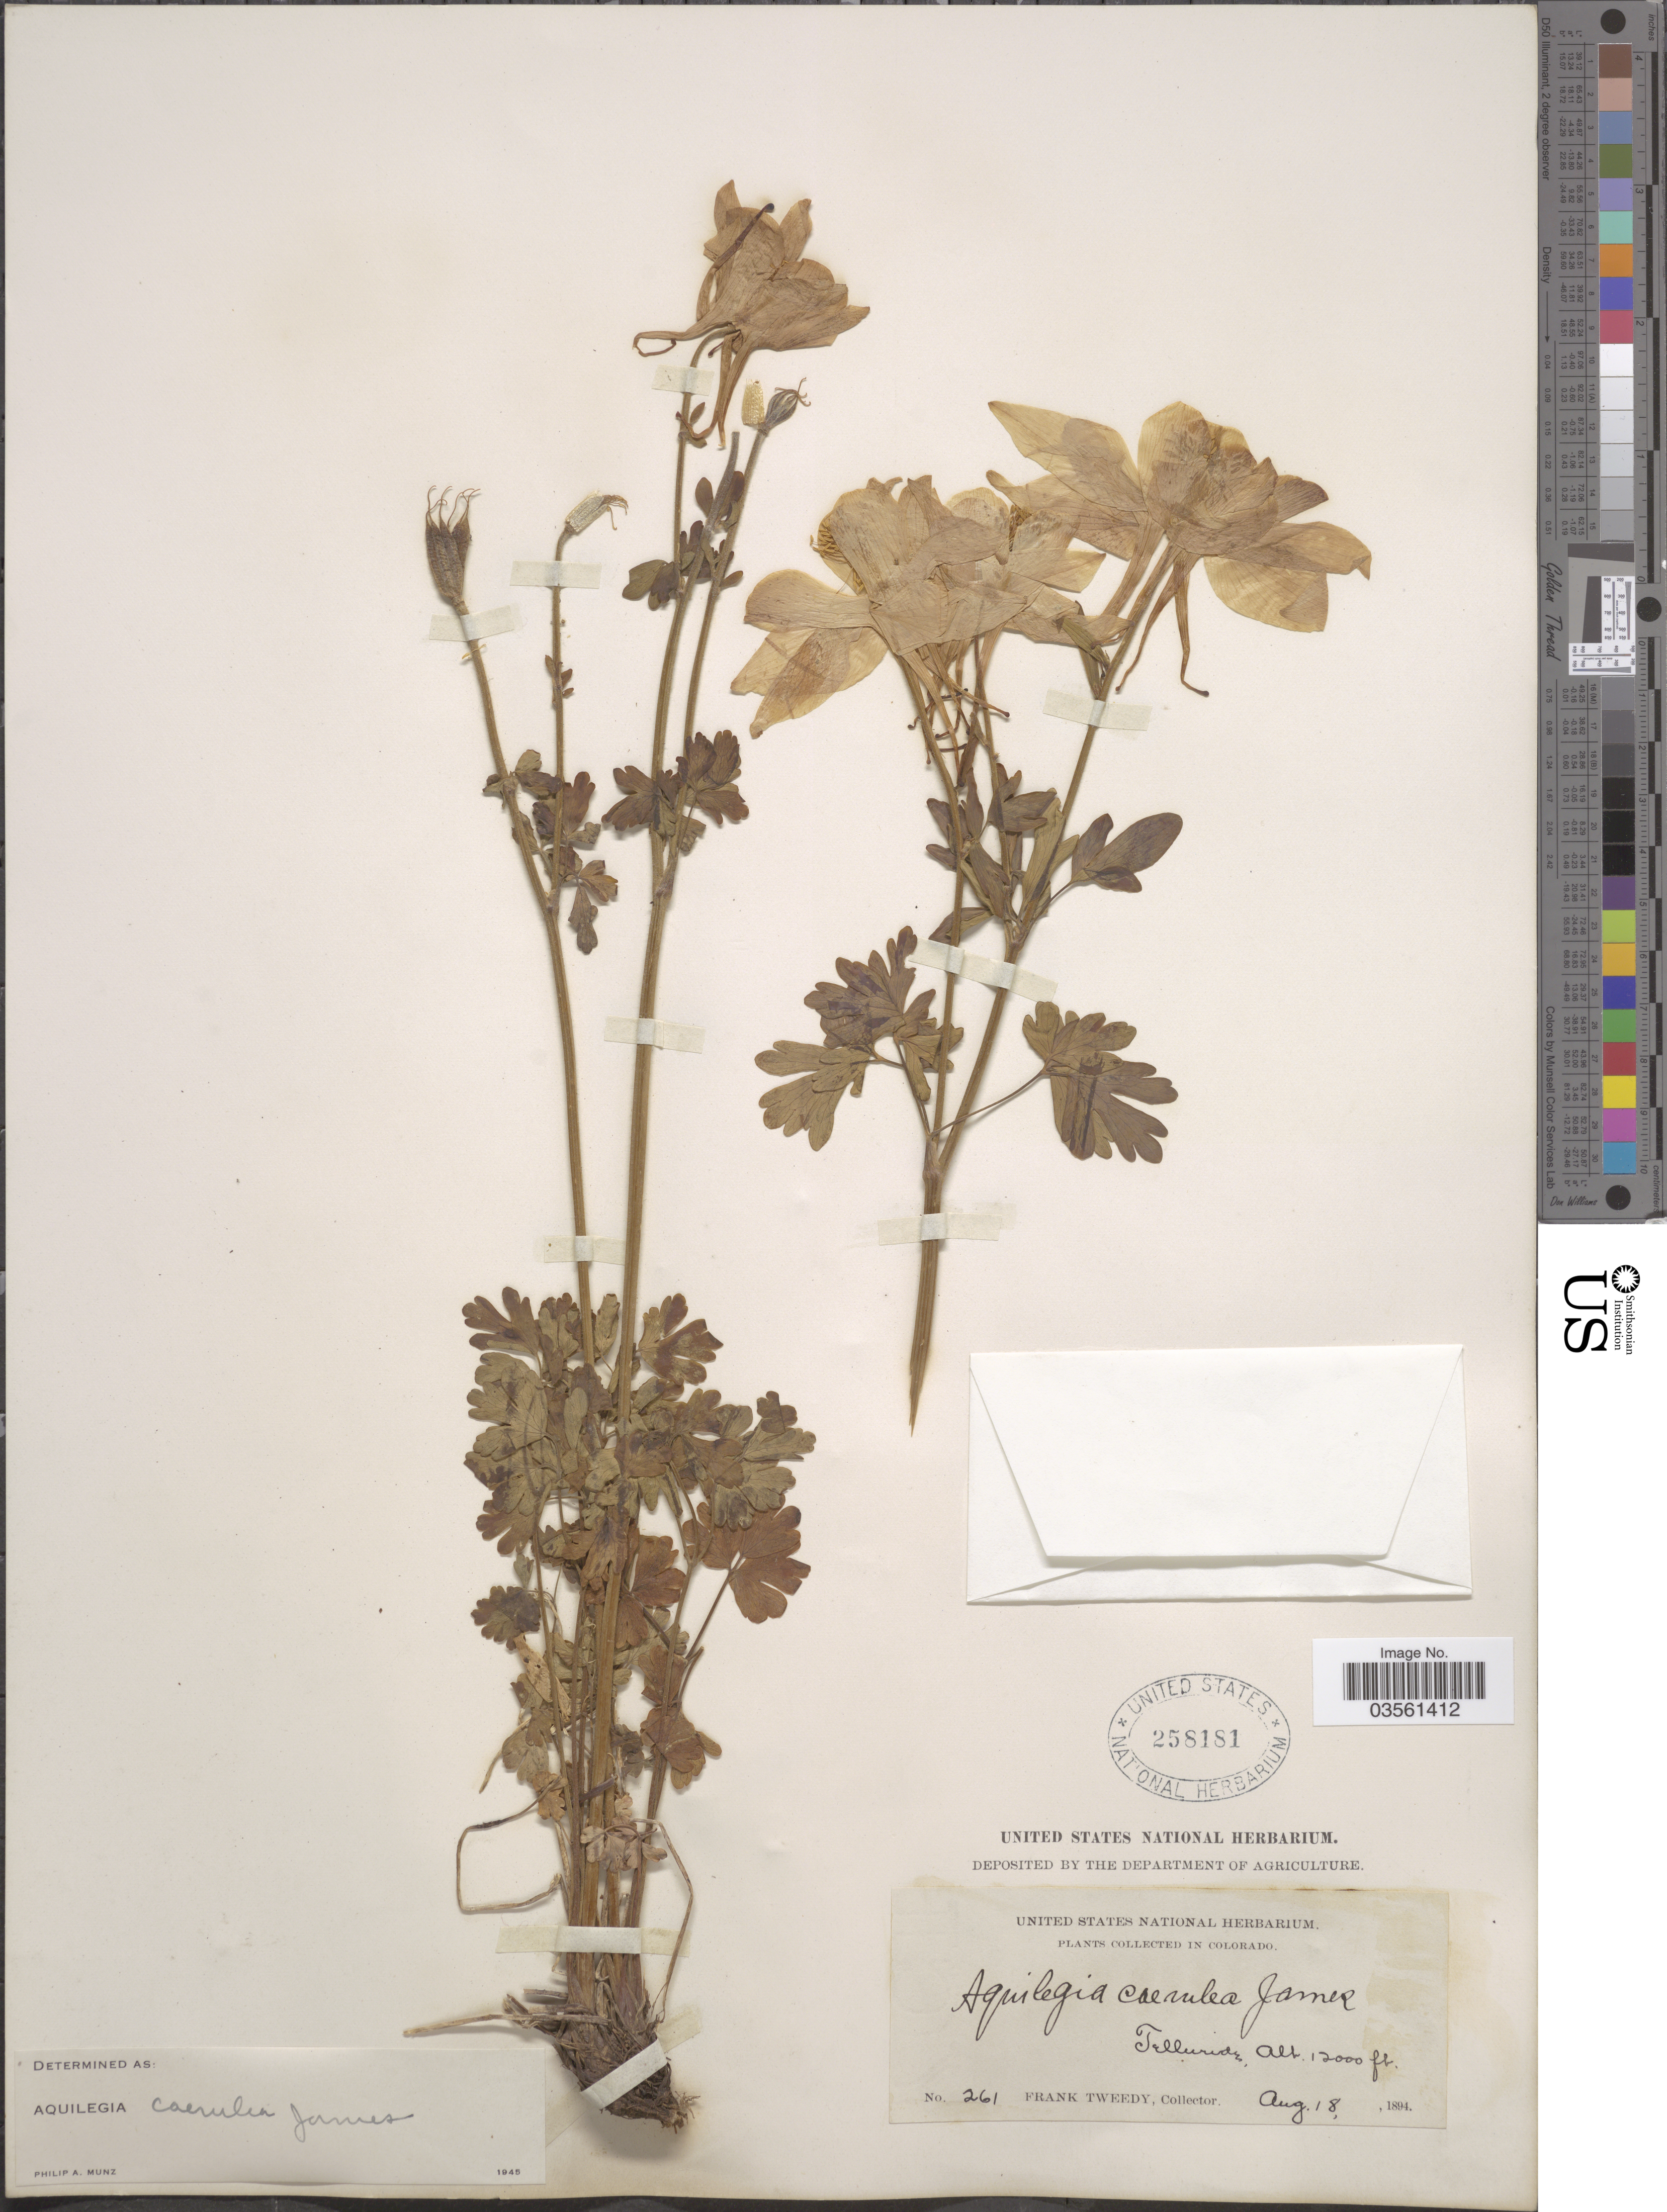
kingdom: Plantae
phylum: Tracheophyta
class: Magnoliopsida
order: Ranunculales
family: Ranunculaceae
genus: Aquilegia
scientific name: Aquilegia coerulea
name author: E. James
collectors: F. Tweedy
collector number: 261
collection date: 1894-08-18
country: United States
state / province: Colorado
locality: Telluride.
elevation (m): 3658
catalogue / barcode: US 258181